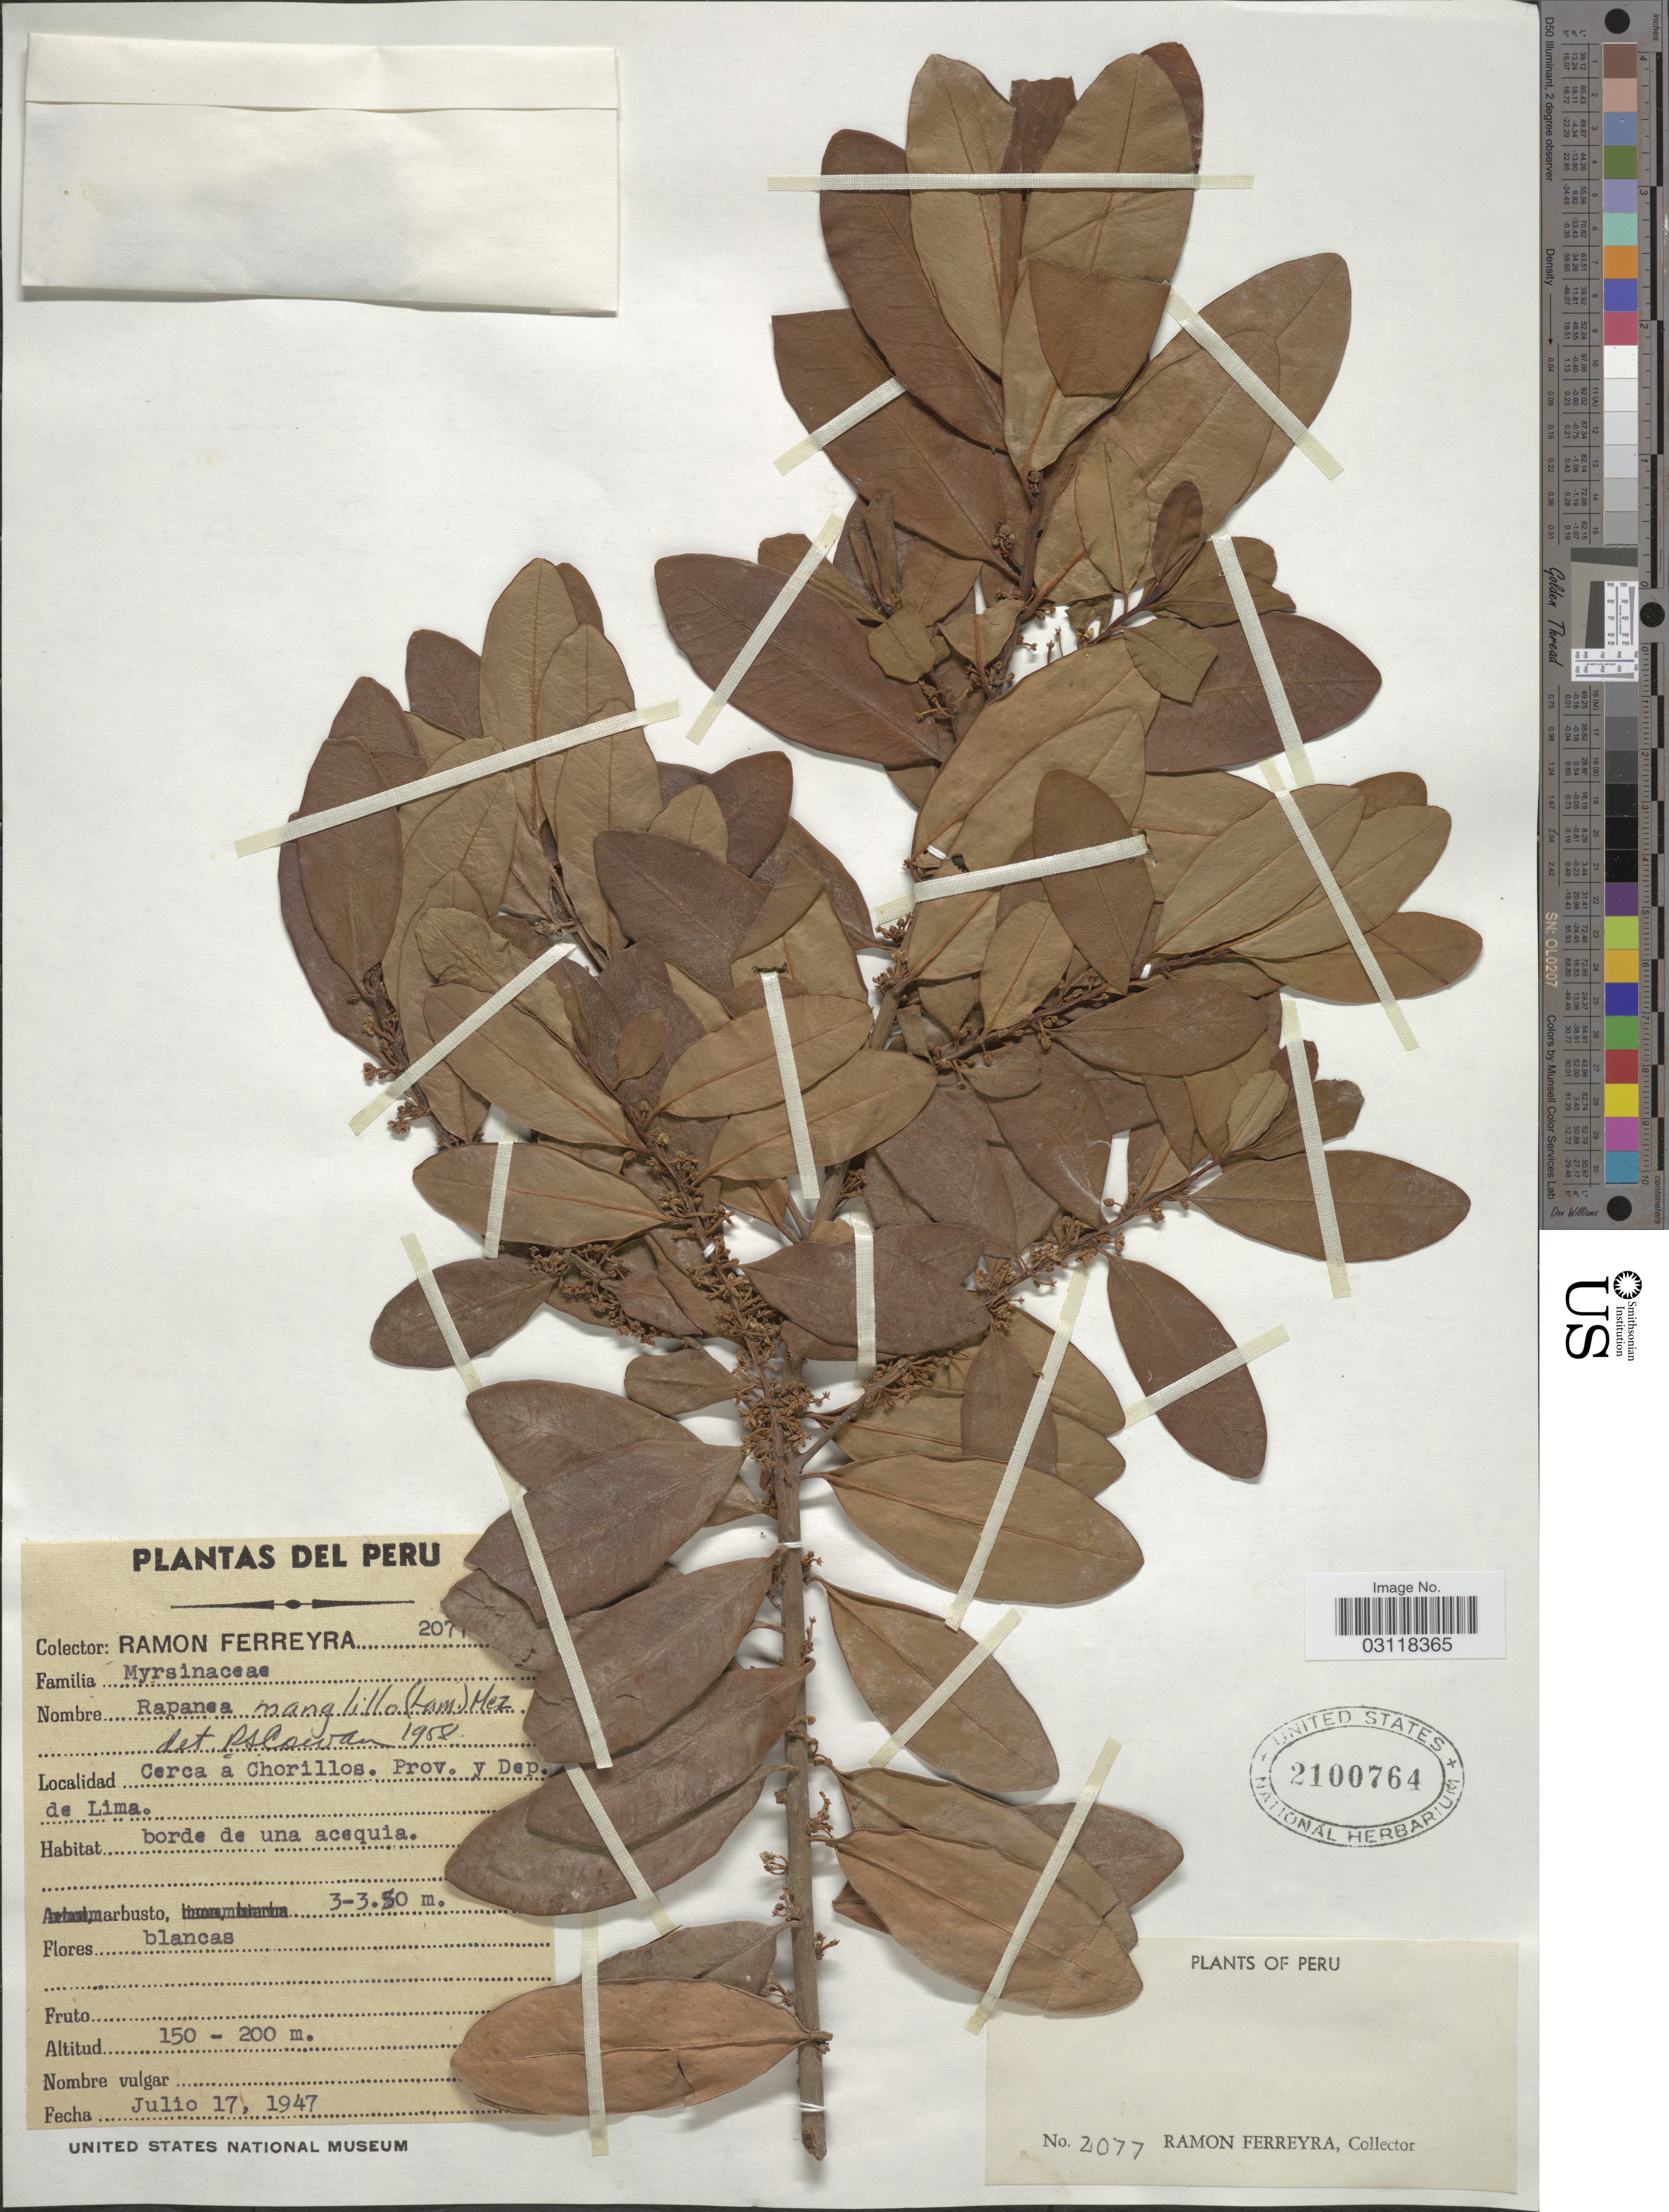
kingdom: Plantae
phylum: Tracheophyta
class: Magnoliopsida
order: Ericales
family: Primulaceae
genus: Rapanea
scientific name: Rapanea manglillo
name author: (Lam.) Mez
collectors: R. A. Ferreyra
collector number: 2077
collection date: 1947-07-17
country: Peru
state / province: Lima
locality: Cerca a Chorillos. Prov. y Dep. de Lima.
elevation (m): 150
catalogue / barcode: US 2100764